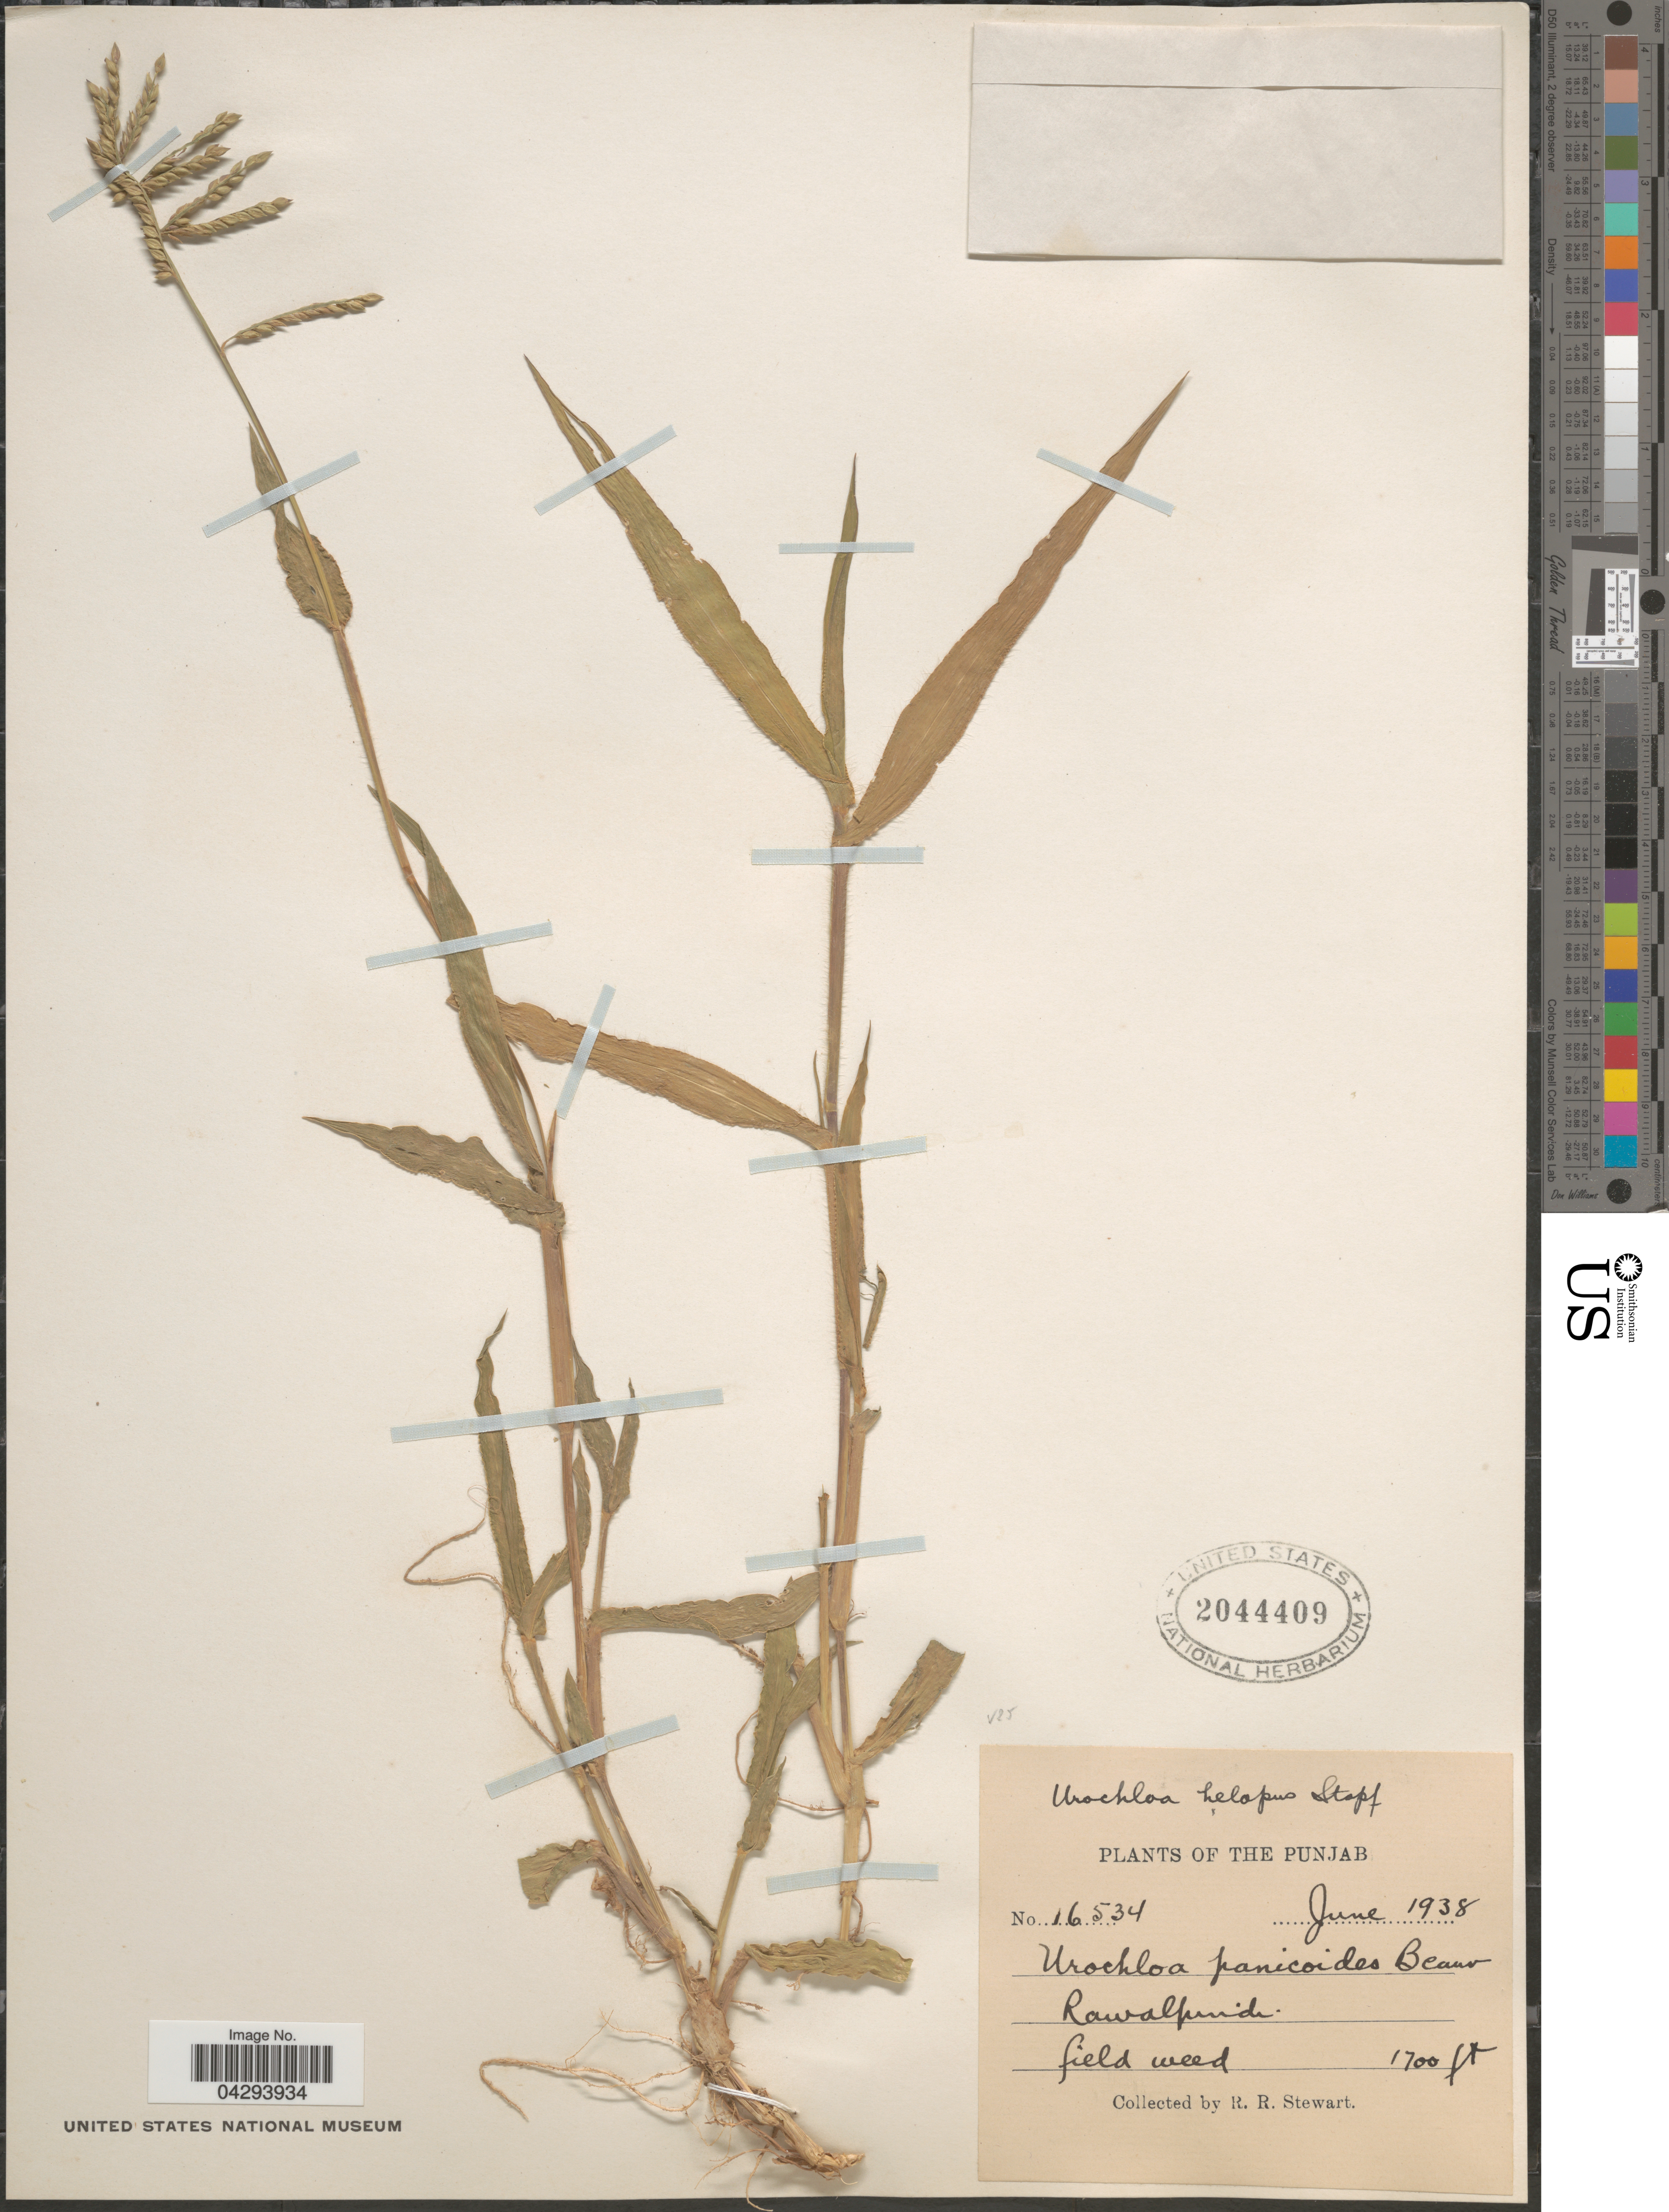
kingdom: Plantae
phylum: Tracheophyta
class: Liliopsida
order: Poales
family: Poaceae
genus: Urochloa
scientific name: Urochloa panicoides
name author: P. Beauv.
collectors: R. Stewart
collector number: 16534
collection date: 1938-06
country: Pakistan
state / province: Punjab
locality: The Punjab. Rawalpindi.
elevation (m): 518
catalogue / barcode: US 2044409